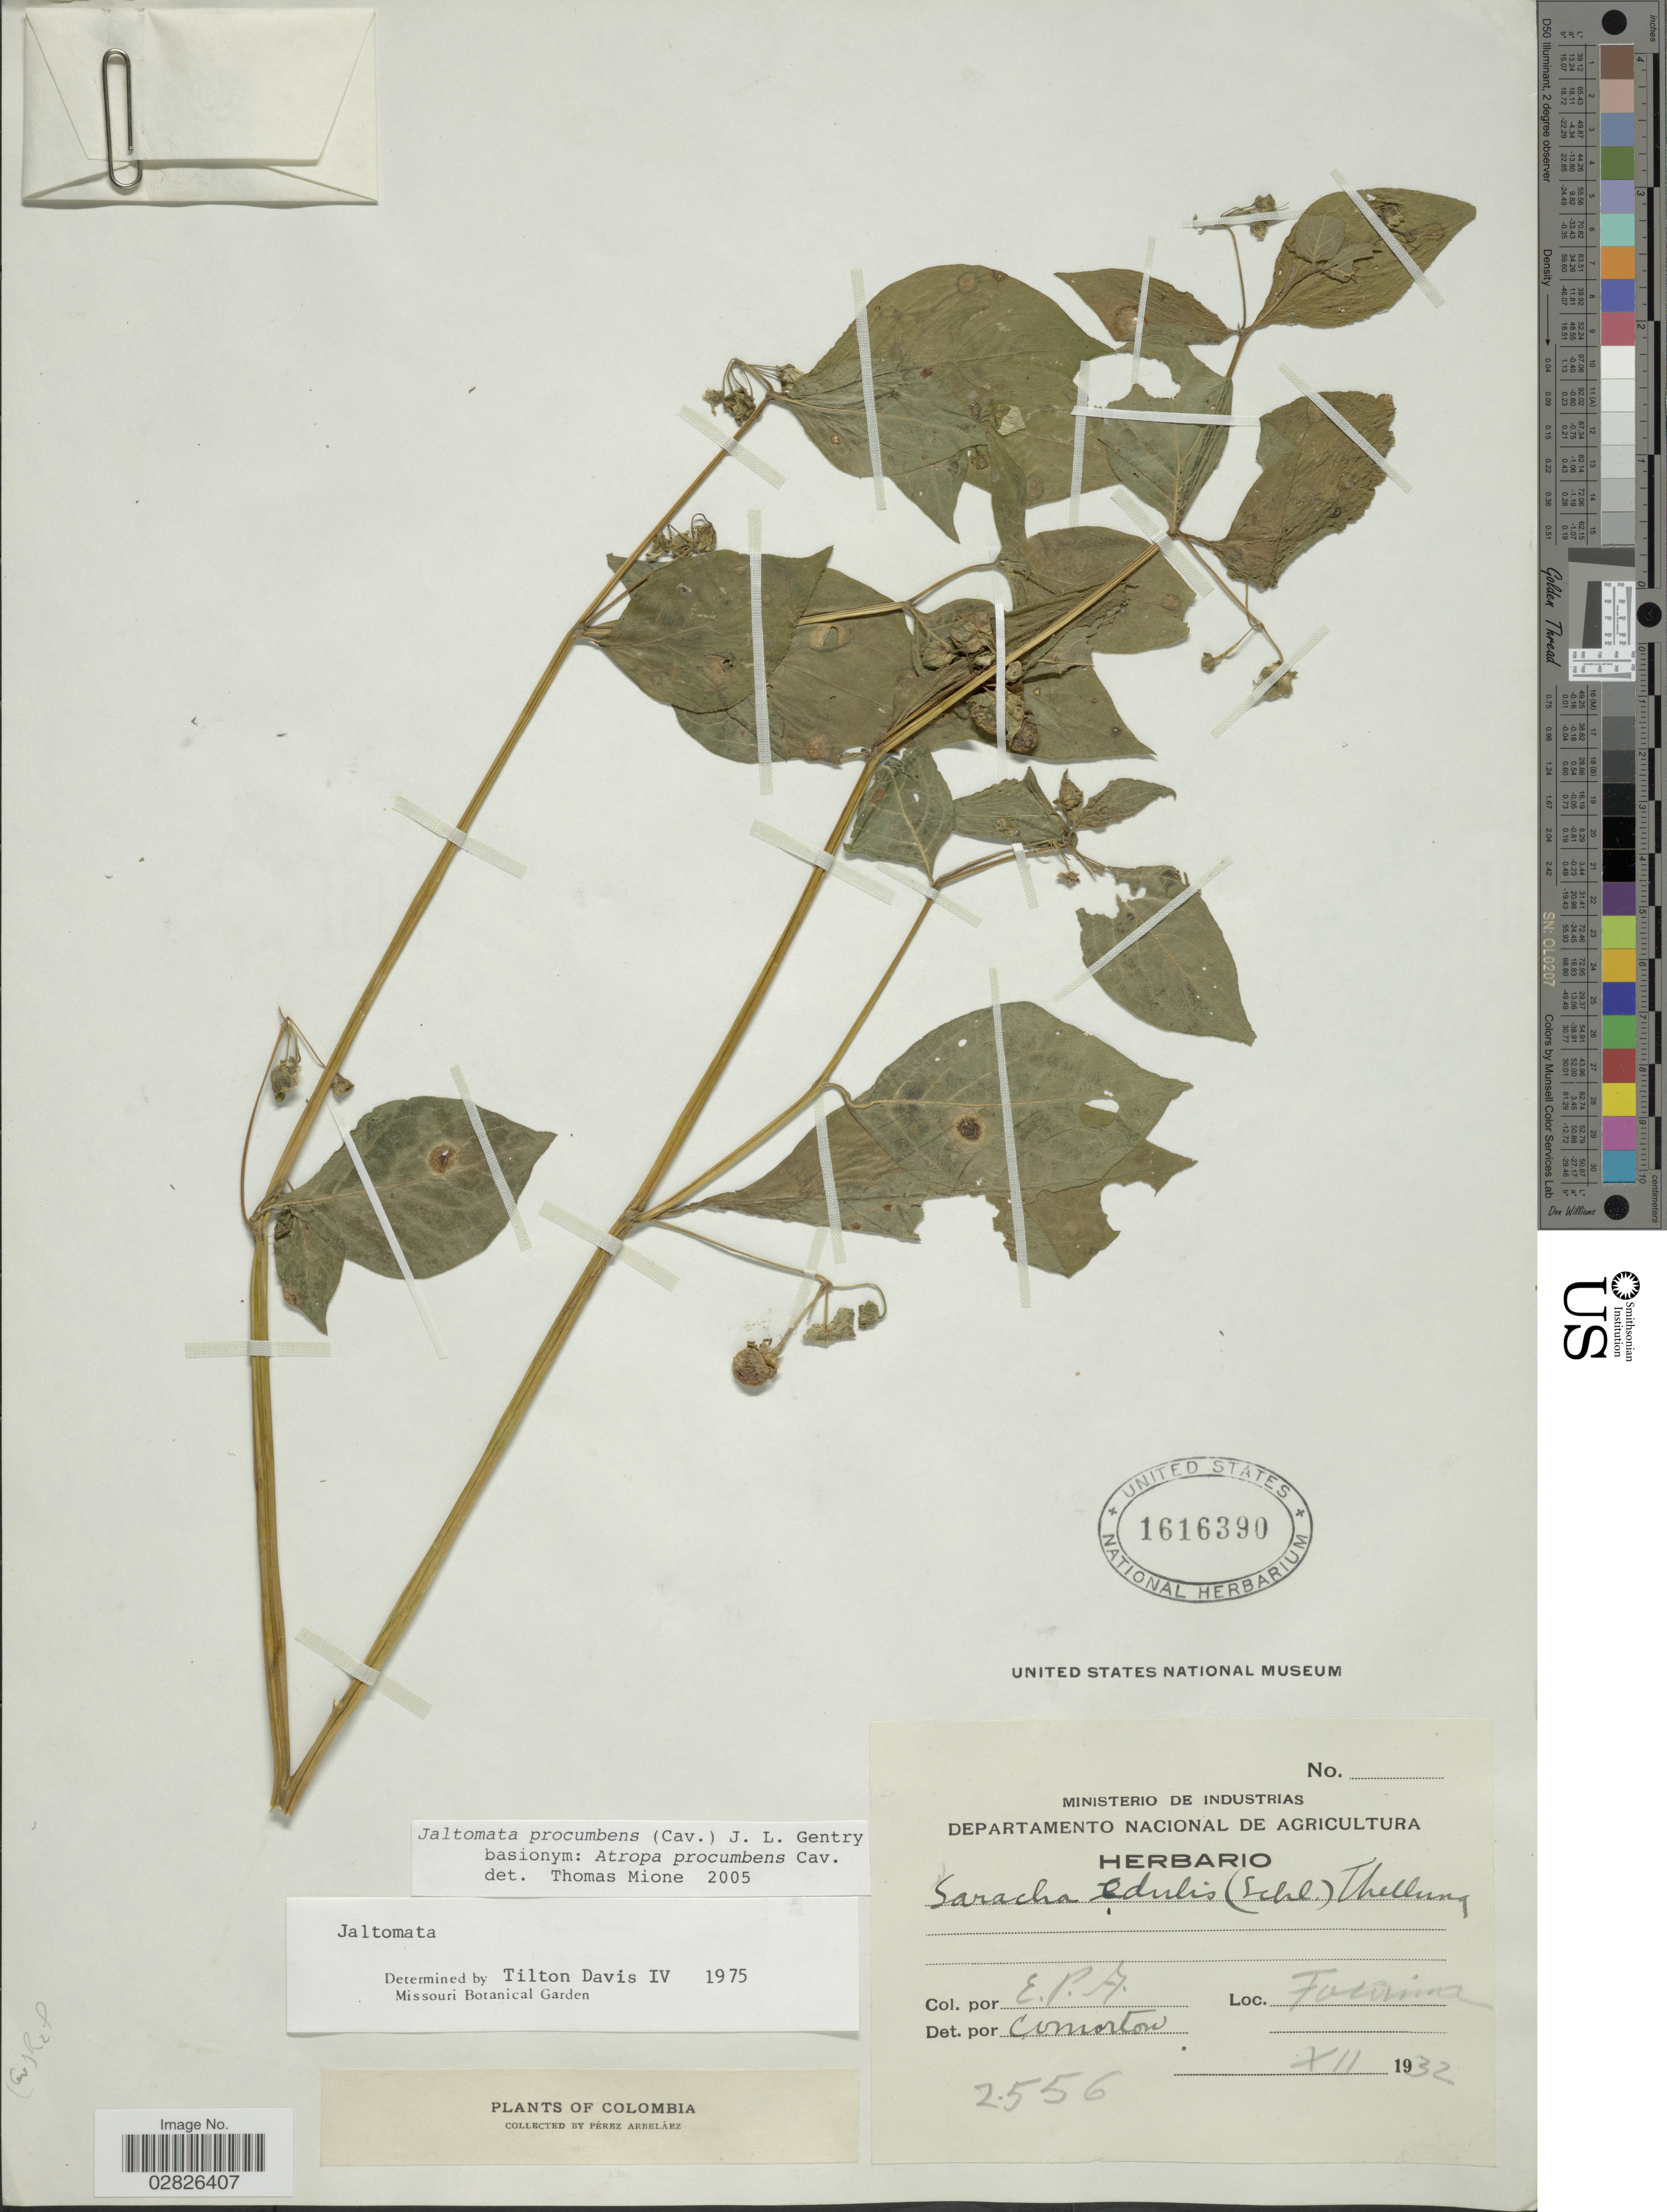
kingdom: Plantae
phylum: Tracheophyta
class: Magnoliopsida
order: Solanales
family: Solanaceae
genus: Jaltomata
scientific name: Jaltomata procumbens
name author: (Cav.) J.L. Gentry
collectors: E. Pérez Arbeláez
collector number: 2556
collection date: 1932-12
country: Colombia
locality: Fatima.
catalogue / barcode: US 1616390